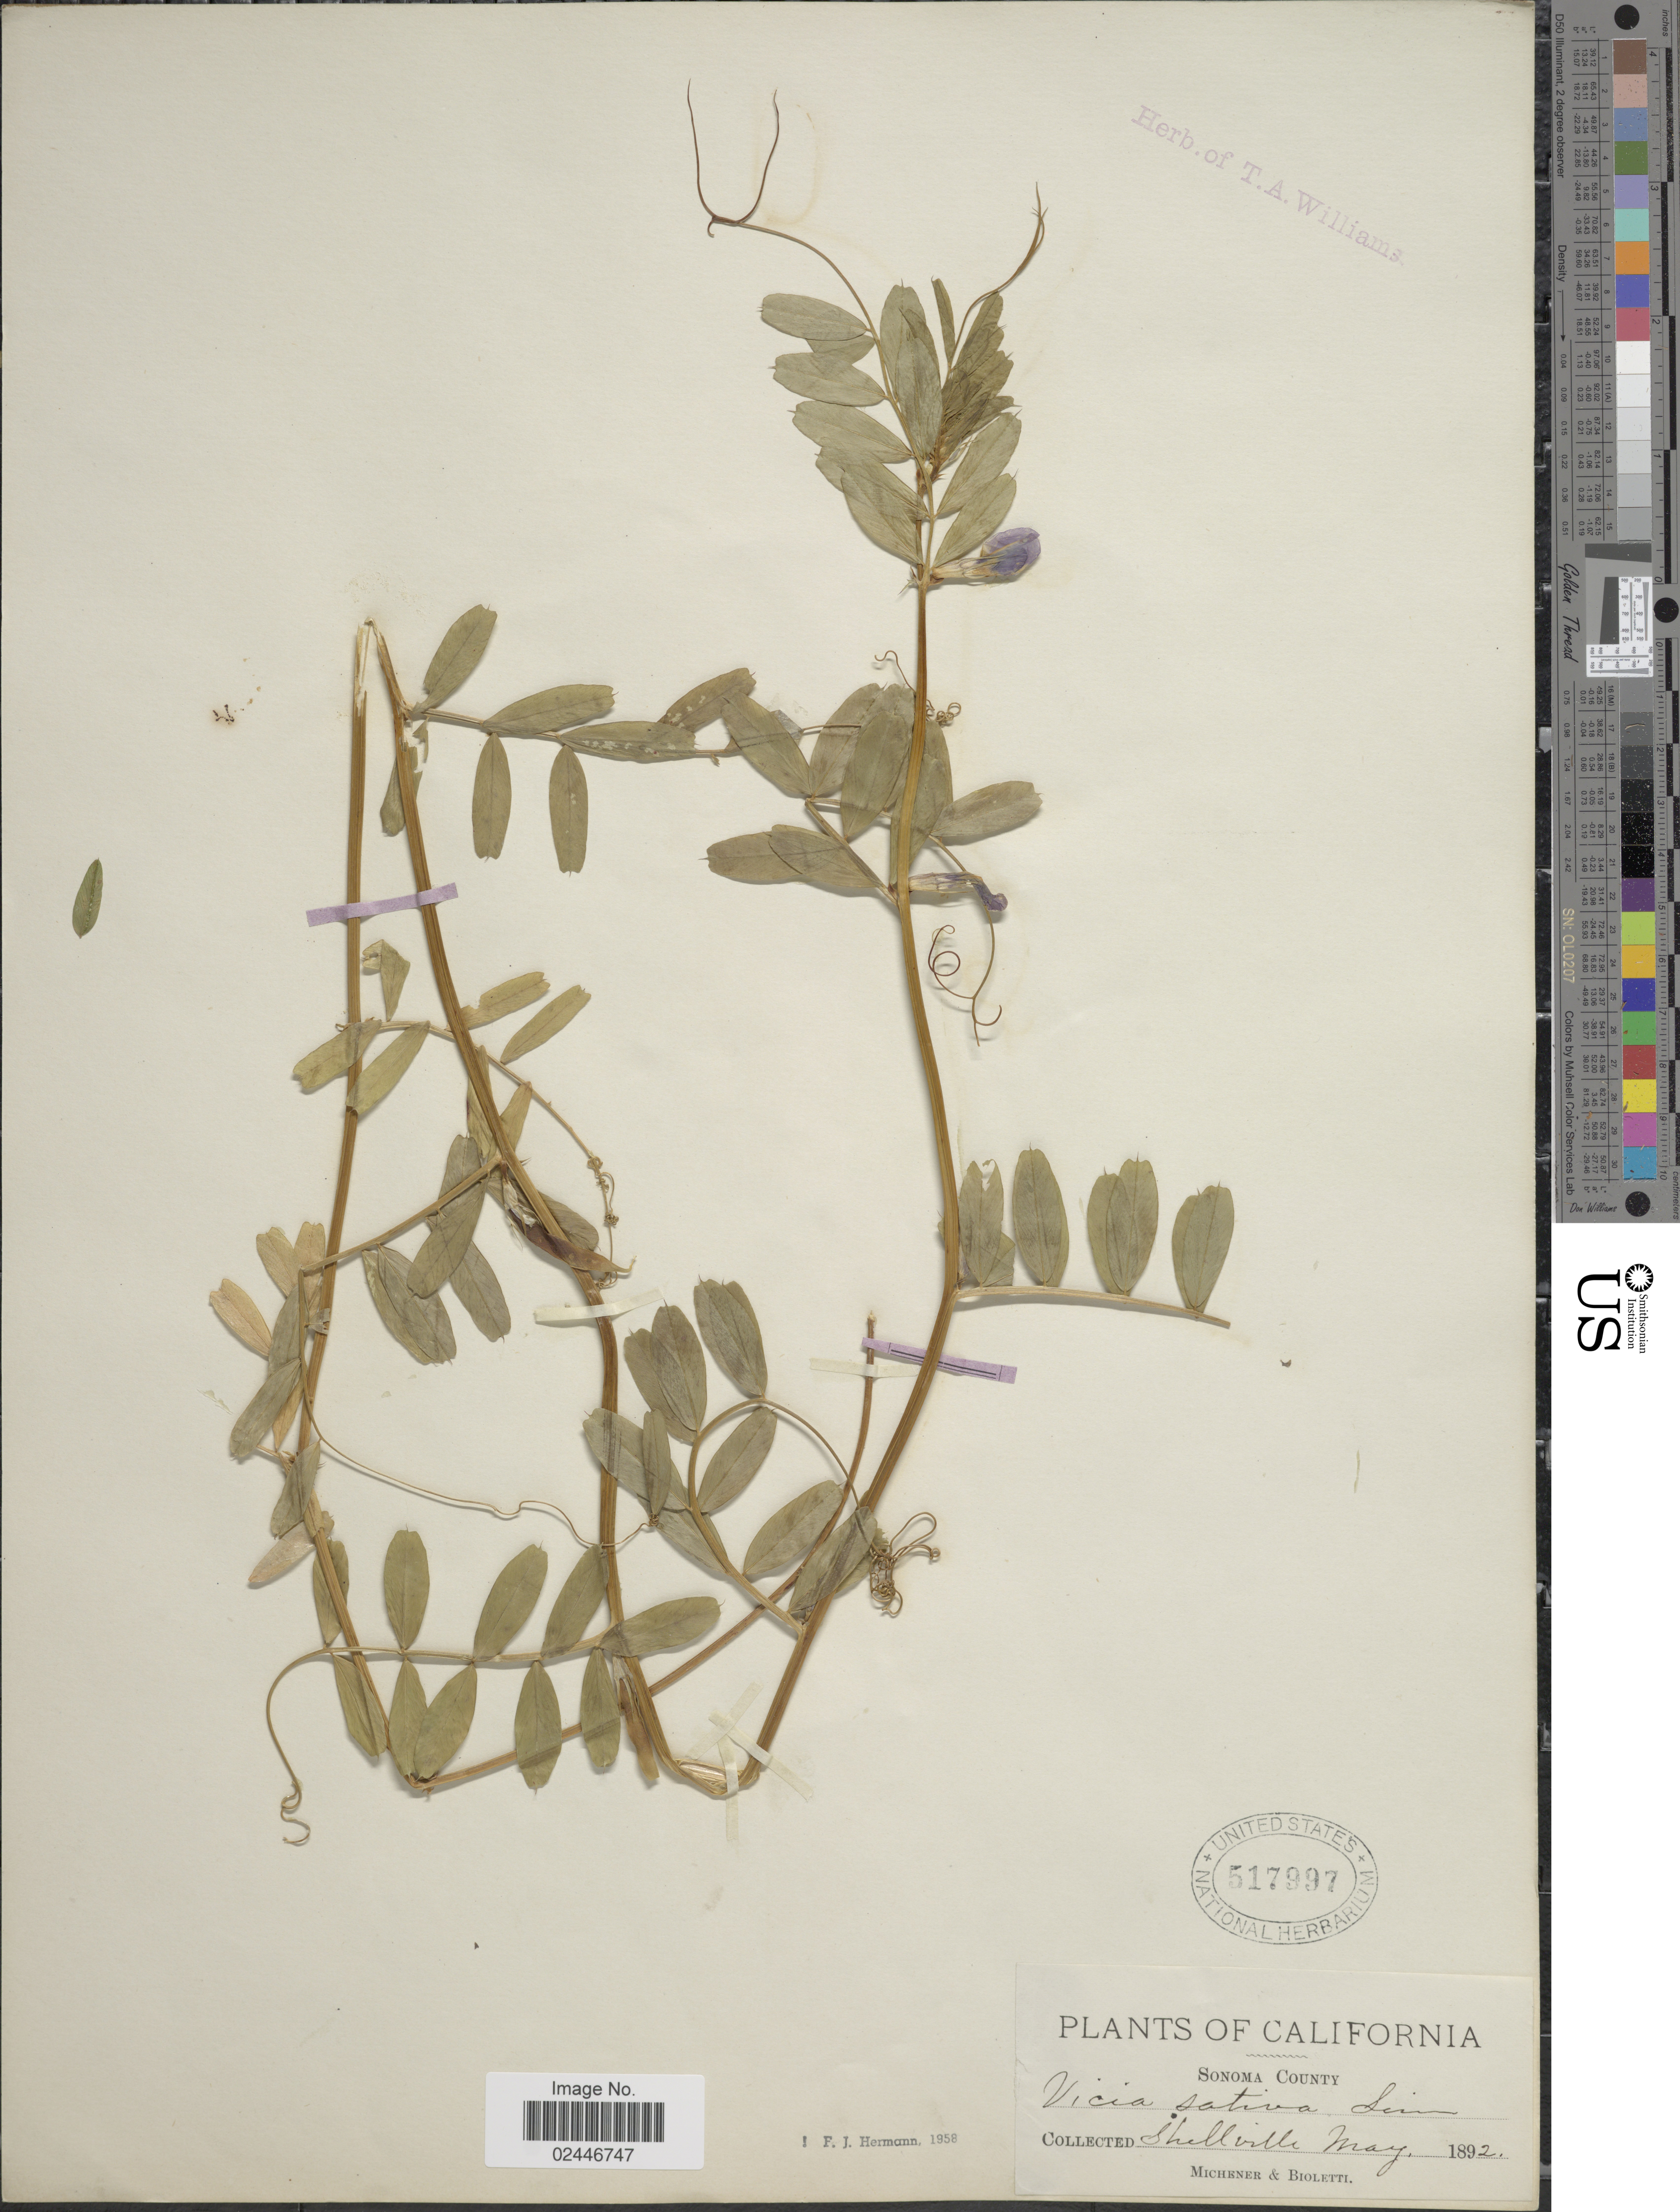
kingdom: Plantae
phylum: Tracheophyta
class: Magnoliopsida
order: Fabales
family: Fabaceae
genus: Vicia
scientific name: Vicia sativa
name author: L.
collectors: -. Michener & -- Bioletti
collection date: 1892-05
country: United States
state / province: California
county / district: Sonoma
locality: Sonoma County, Schellville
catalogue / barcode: US 517997